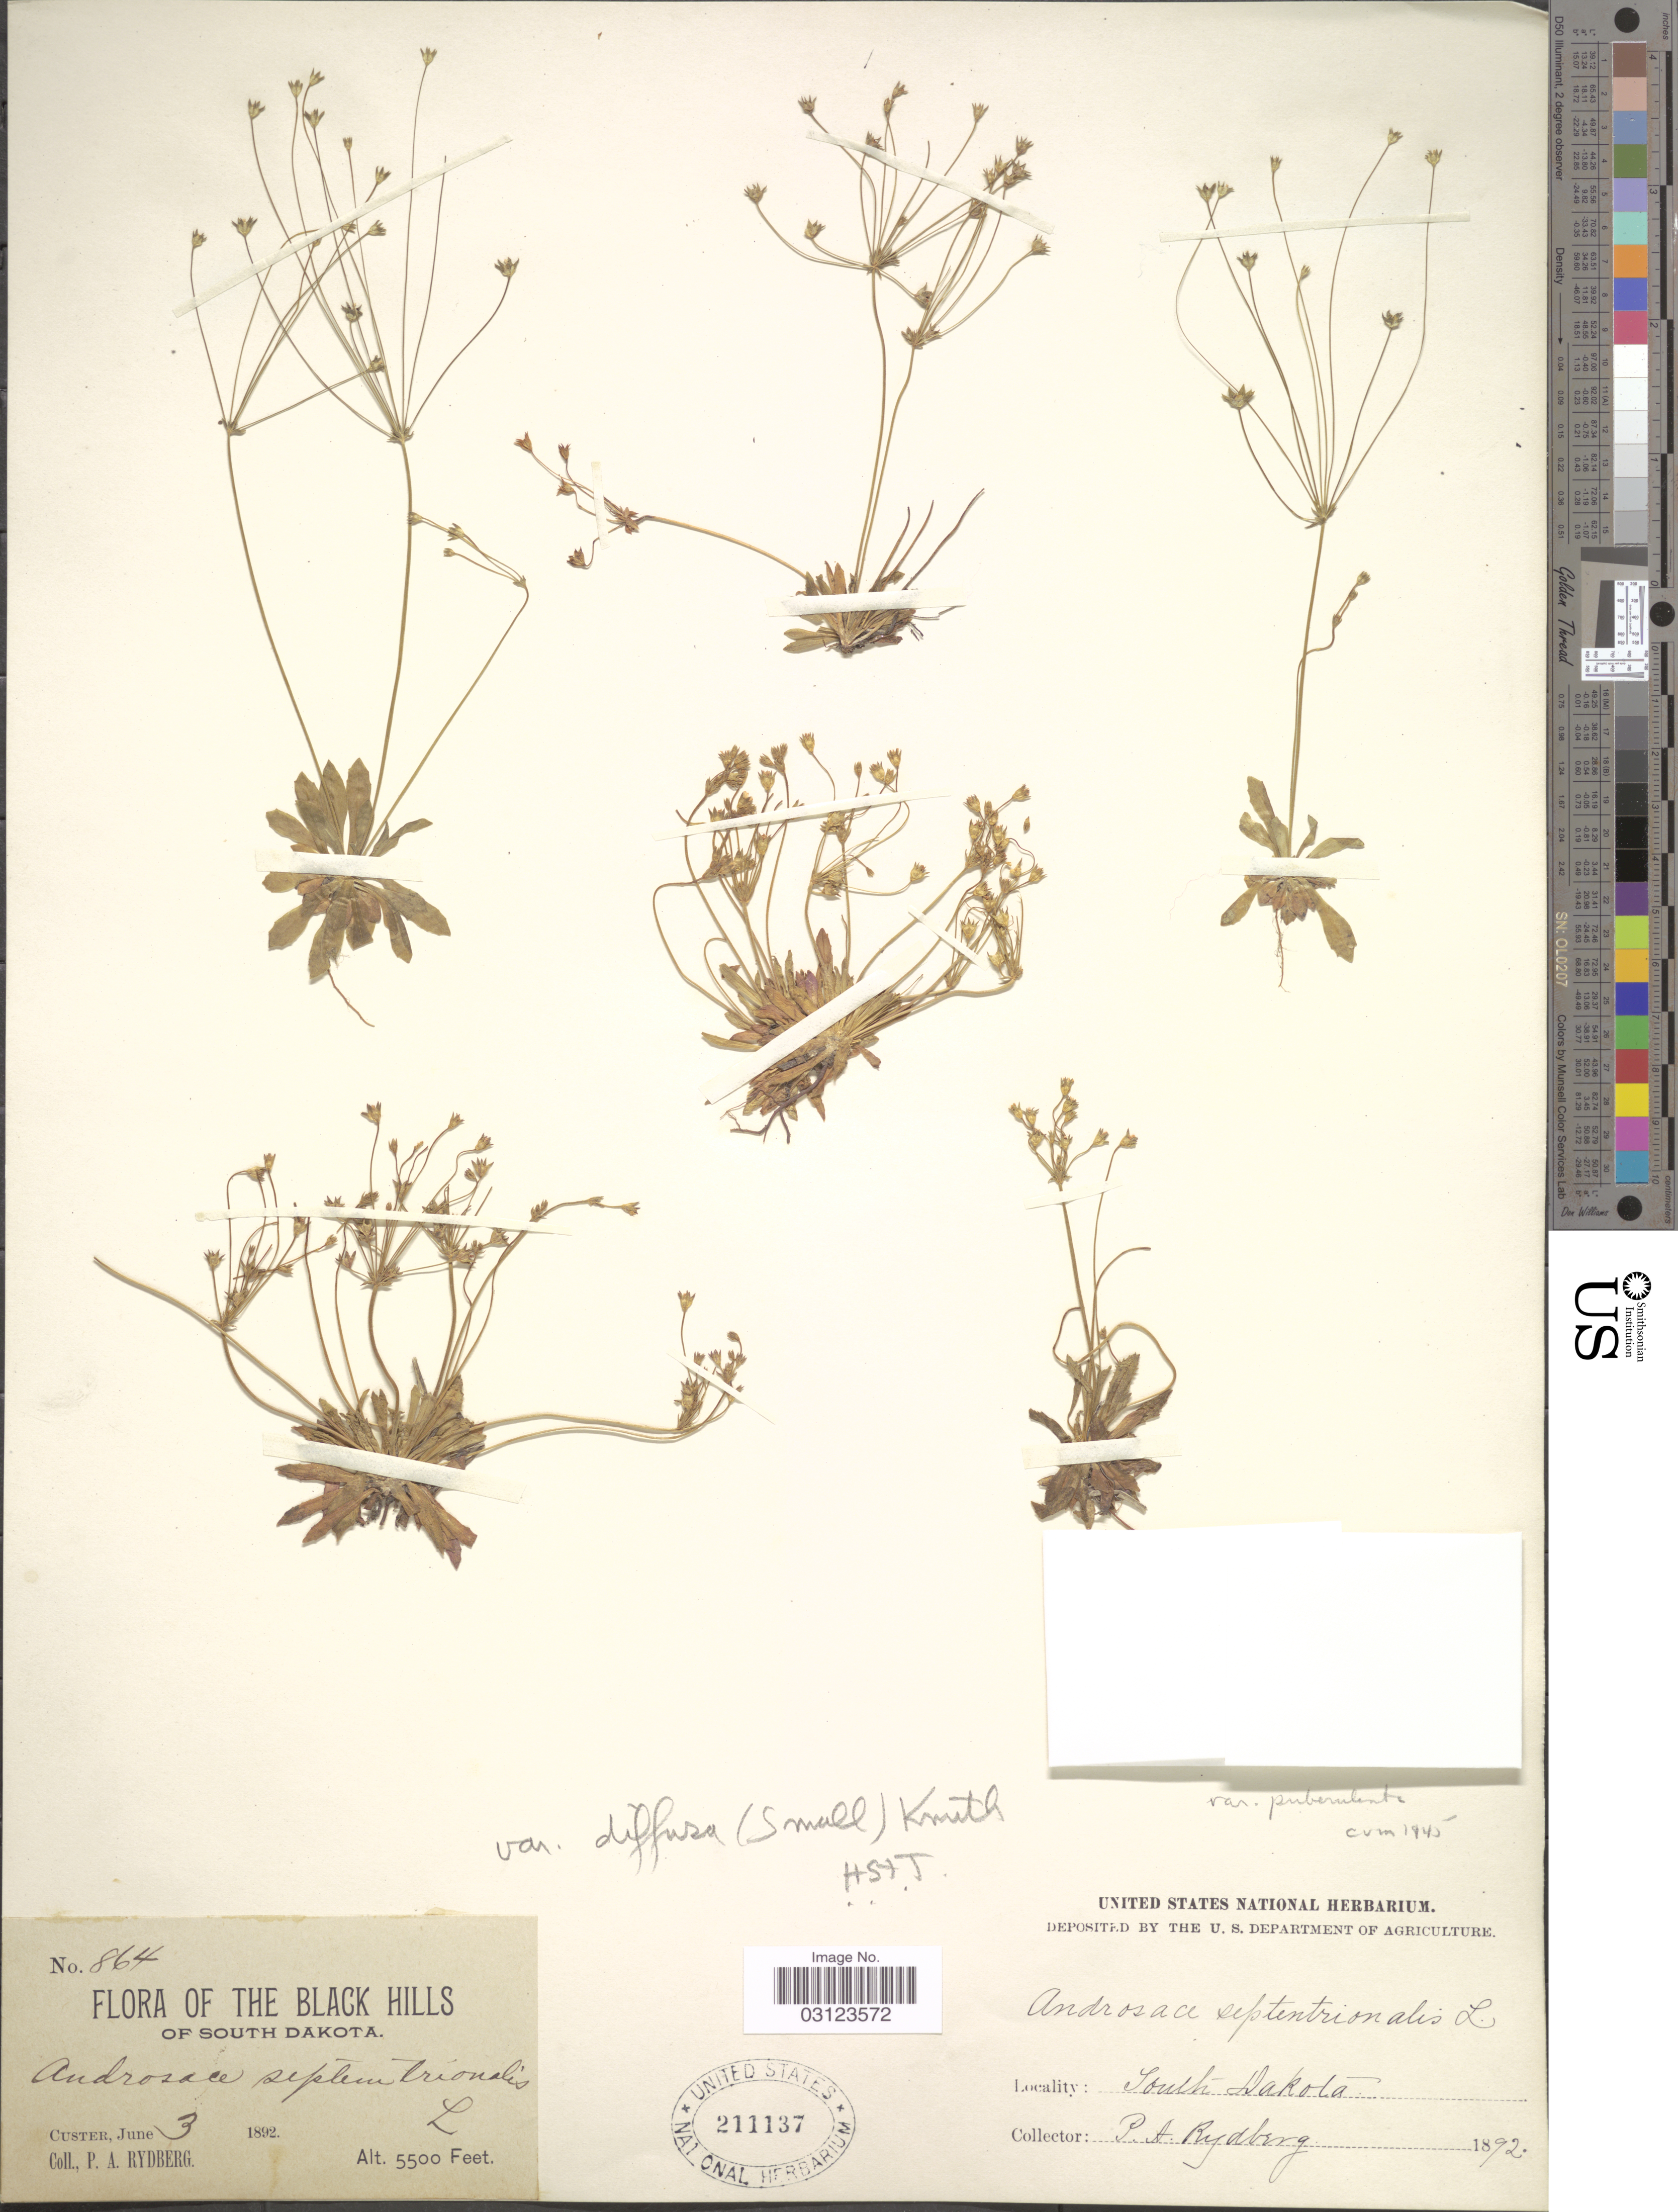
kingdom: Plantae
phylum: Tracheophyta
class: Magnoliopsida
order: Ericales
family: Primulaceae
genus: Androsace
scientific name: Androsace septentrionalis var. puberulenta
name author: (Rydb.) R. Knuth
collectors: P. A. Rydberg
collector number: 864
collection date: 1892-06-03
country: United States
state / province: South Dakota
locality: Black Hills. Custer.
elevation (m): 1676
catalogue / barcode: US 211137